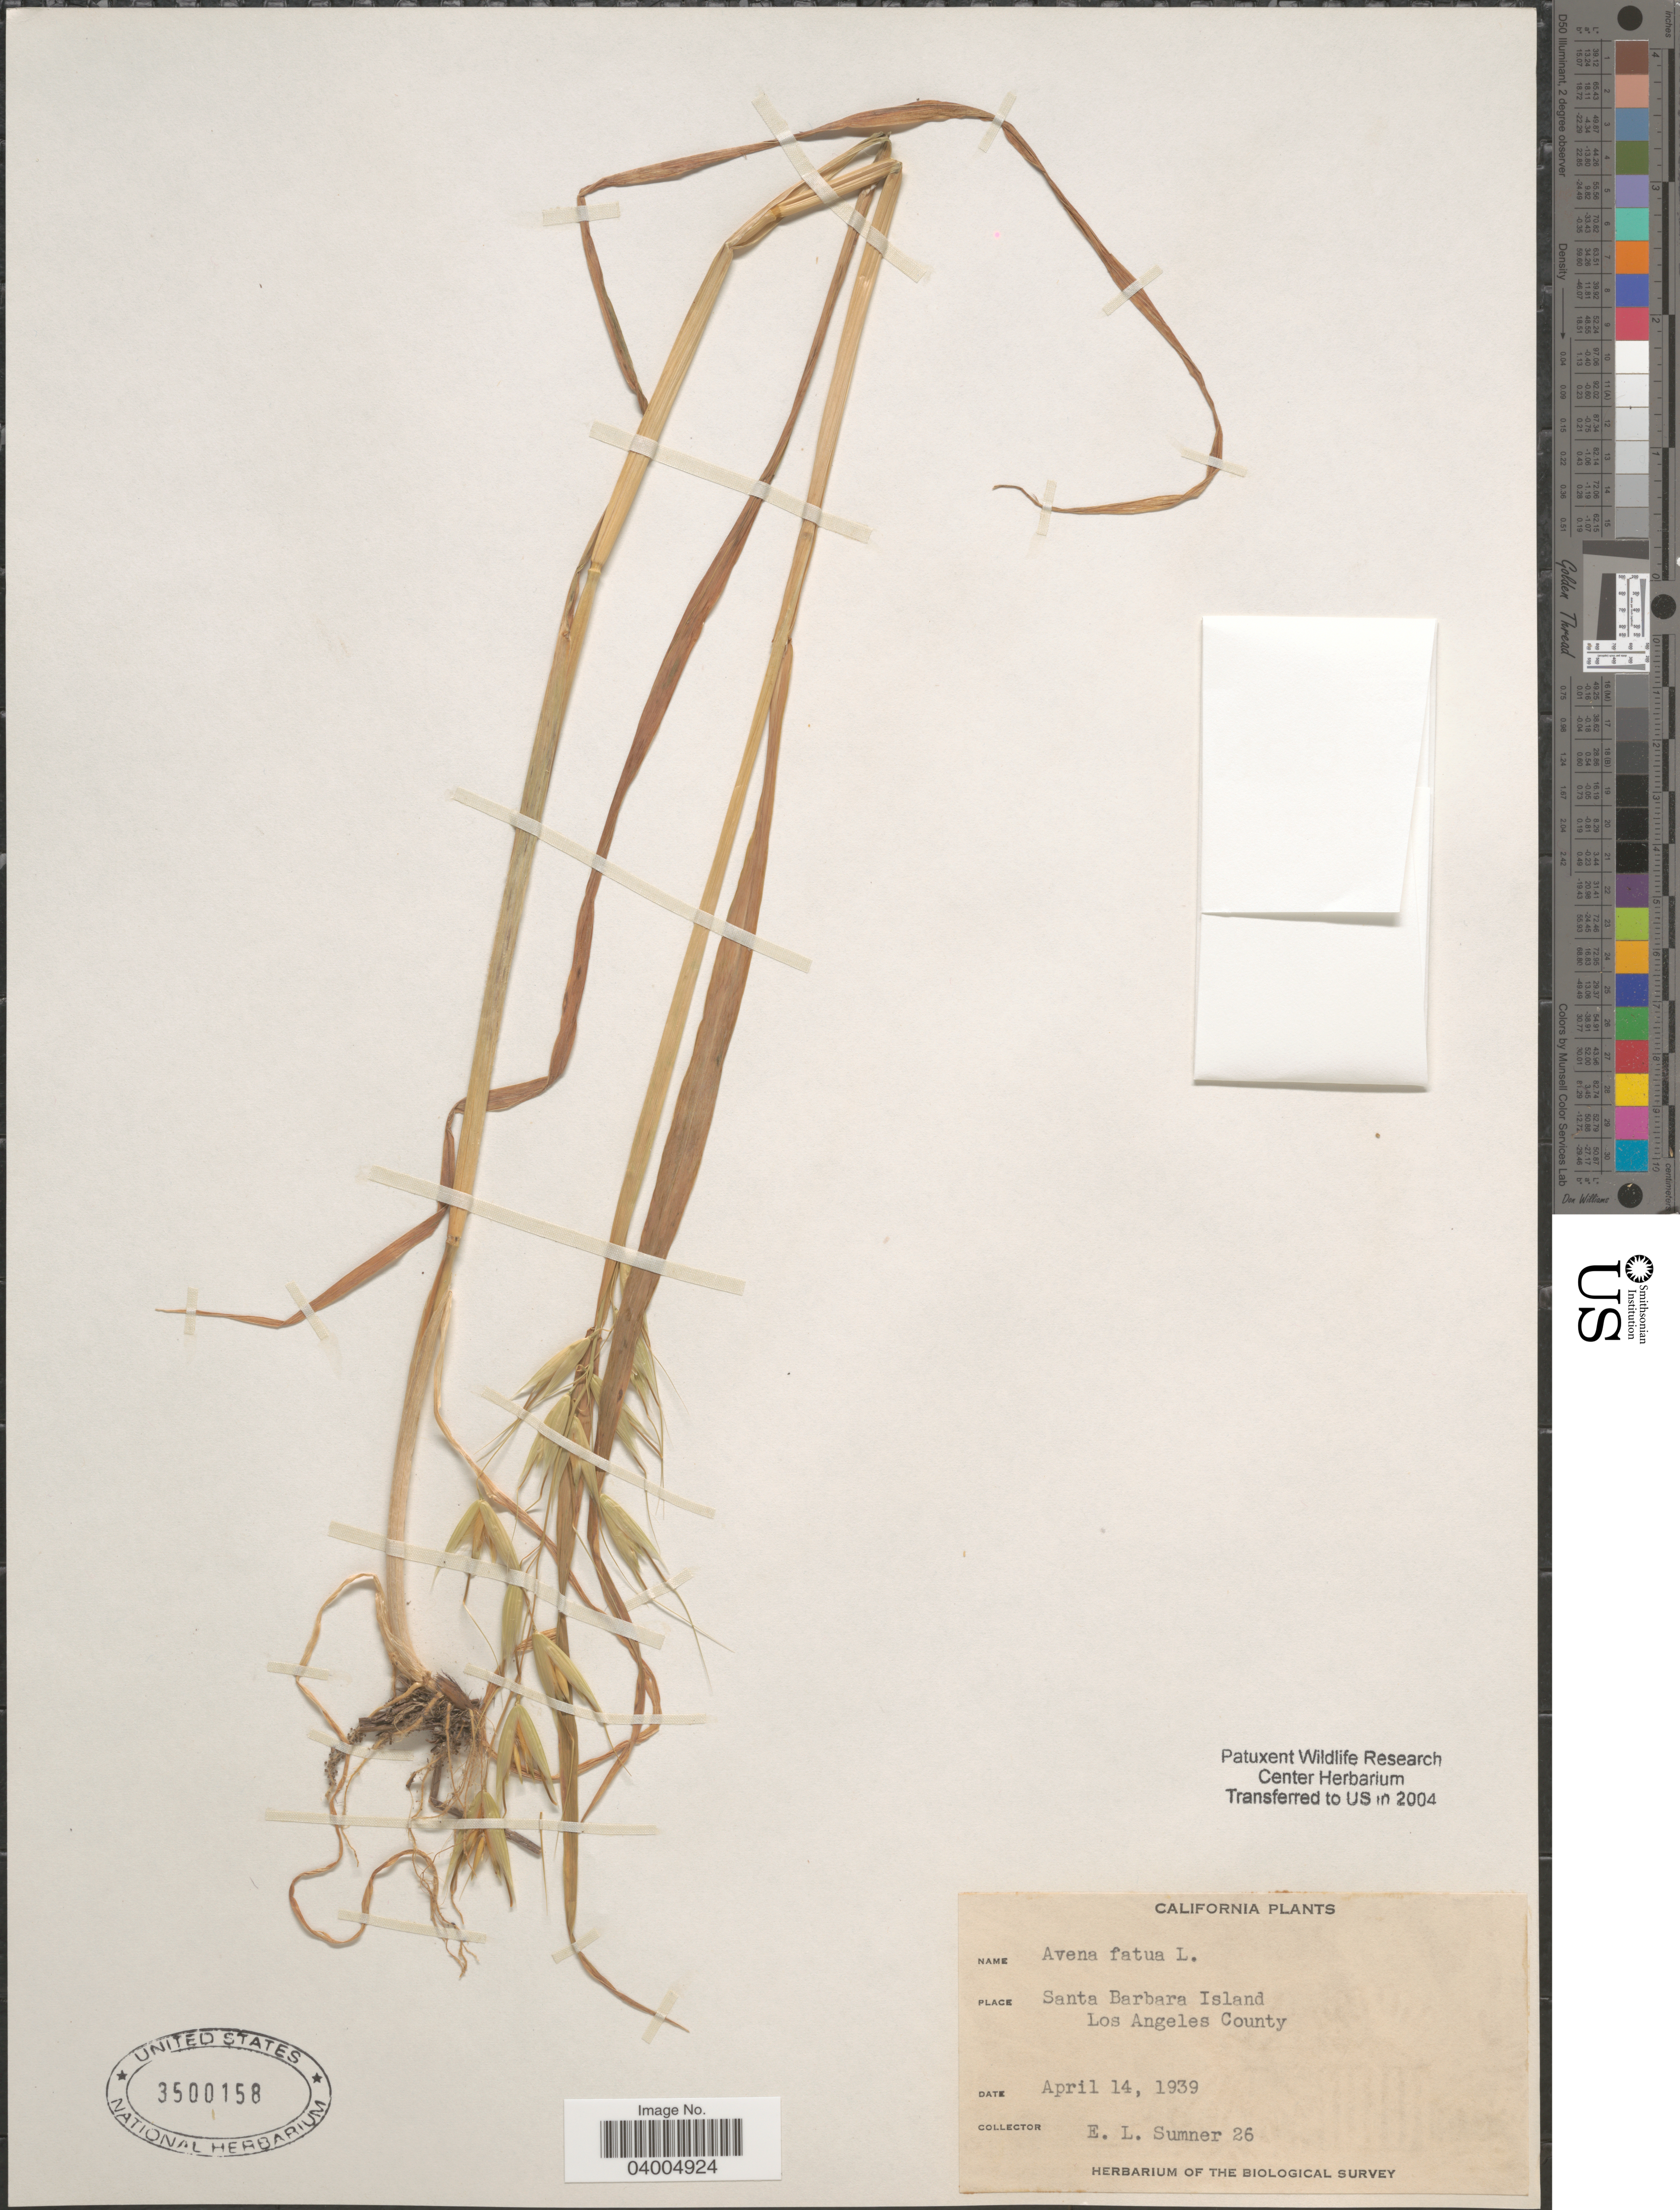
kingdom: Plantae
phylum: Tracheophyta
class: Liliopsida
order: Poales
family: Poaceae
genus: Avena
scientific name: Avena fatua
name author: L.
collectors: E. Sumner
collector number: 26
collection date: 1939-04-14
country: United States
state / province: California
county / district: Los Angeles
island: Santa Barbara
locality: Santa Barbara Island. Los Angeles County.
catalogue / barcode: US 3500158